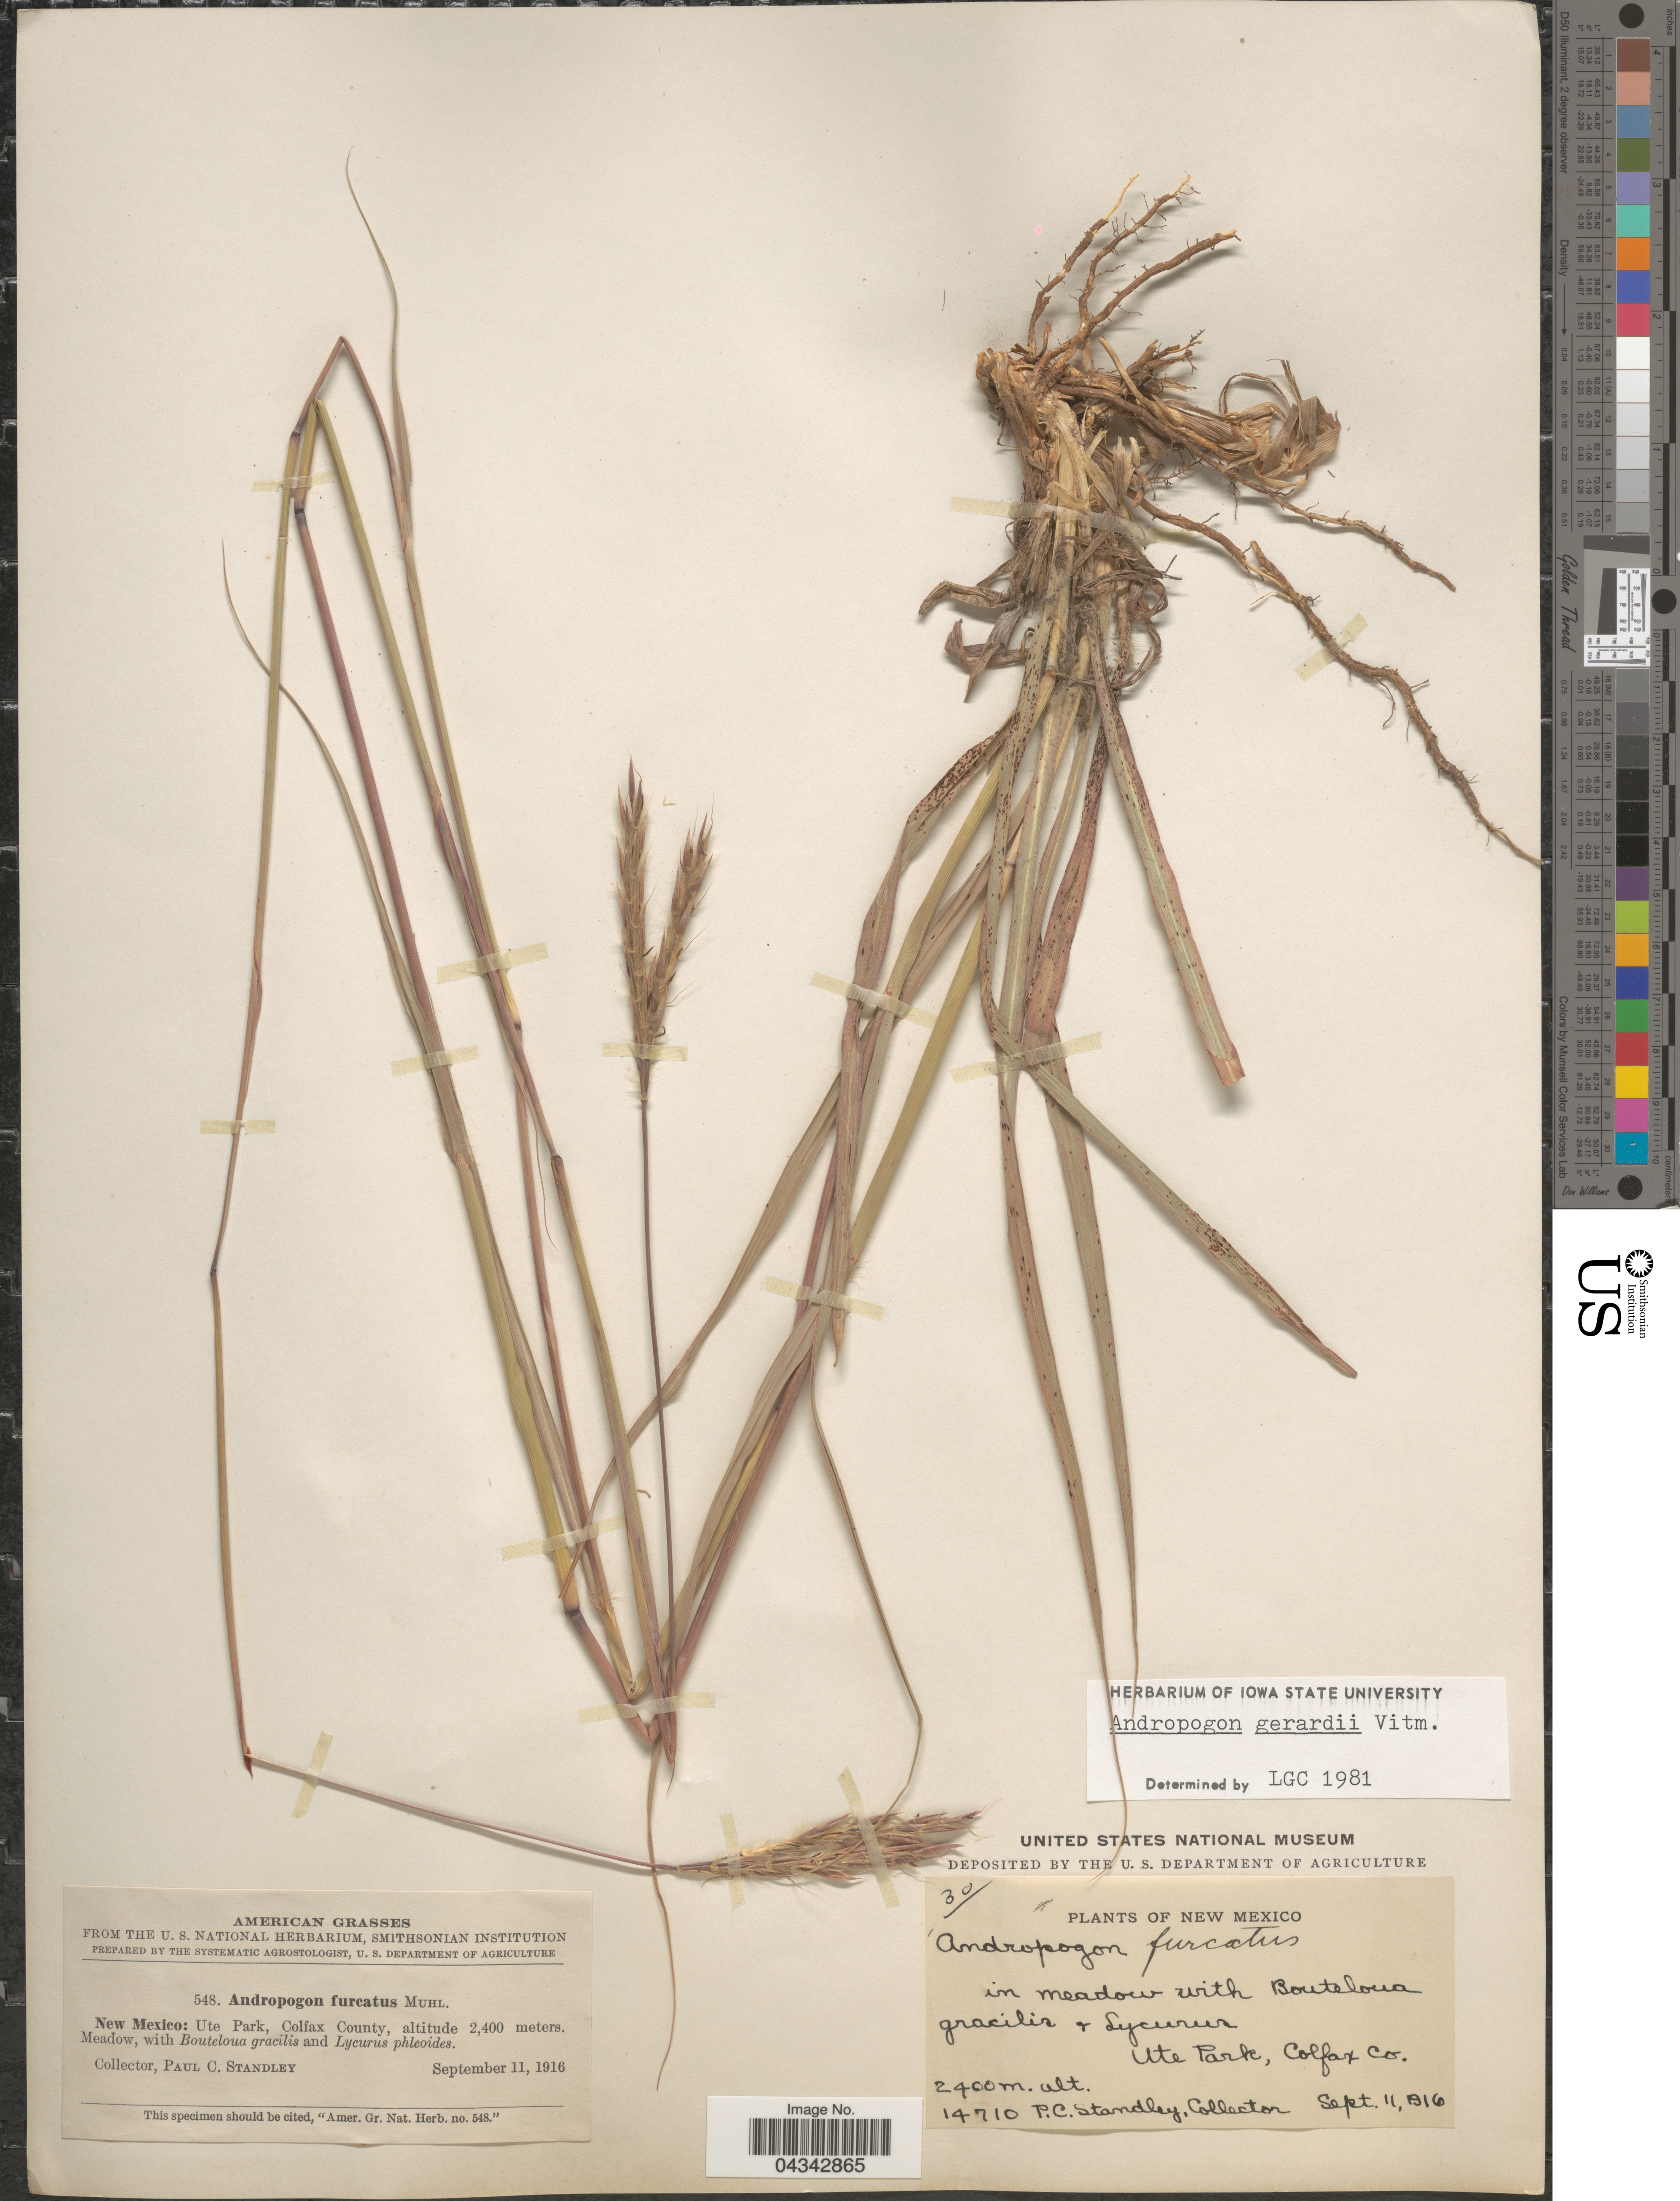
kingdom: Plantae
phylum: Tracheophyta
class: Liliopsida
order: Poales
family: Poaceae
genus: Andropogon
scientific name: Andropogon gerardii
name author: Vitman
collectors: P. C. Standley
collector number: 14710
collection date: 1916-09-11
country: United States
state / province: New Mexico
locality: Ute Park, Colfax County. In meadow.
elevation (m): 2400